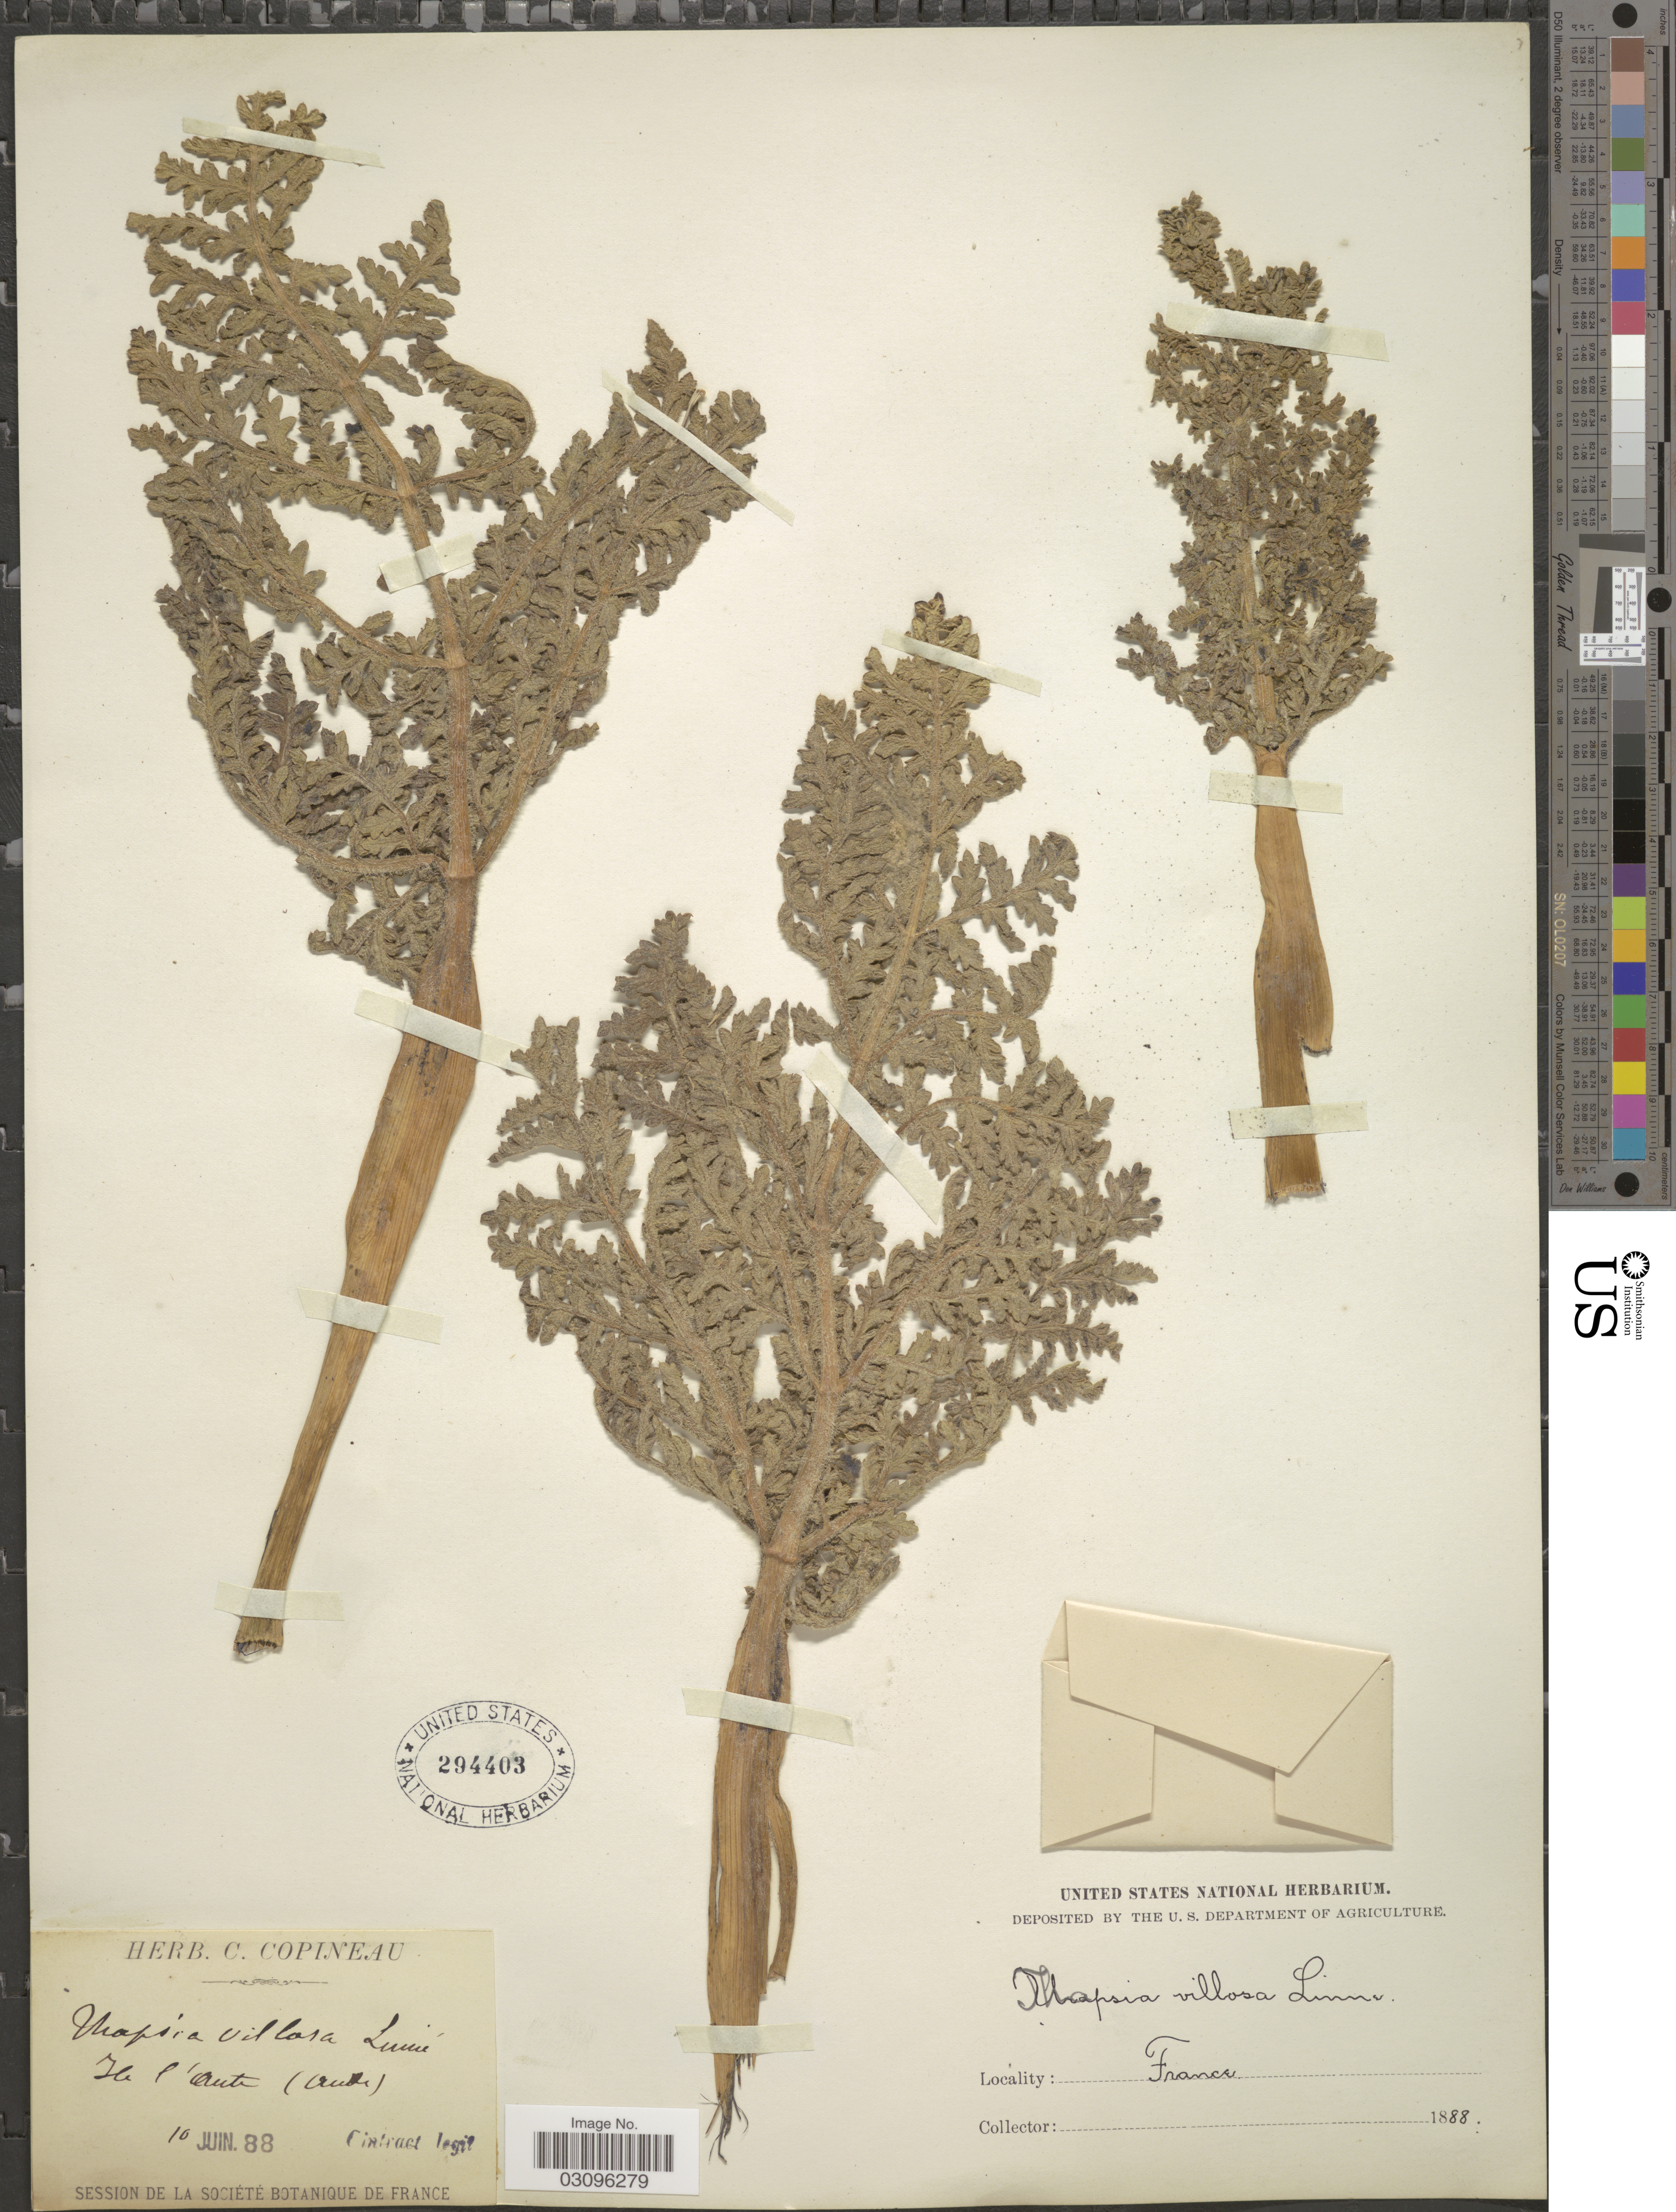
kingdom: Plantae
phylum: Tracheophyta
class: Magnoliopsida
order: Apiales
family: Apiaceae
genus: Thapsia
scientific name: Thapsia villosa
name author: L.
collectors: Cintract, --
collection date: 1888-06-10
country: France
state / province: Occitanie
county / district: Aude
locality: Ile l'Aute (Aude).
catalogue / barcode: US 294403